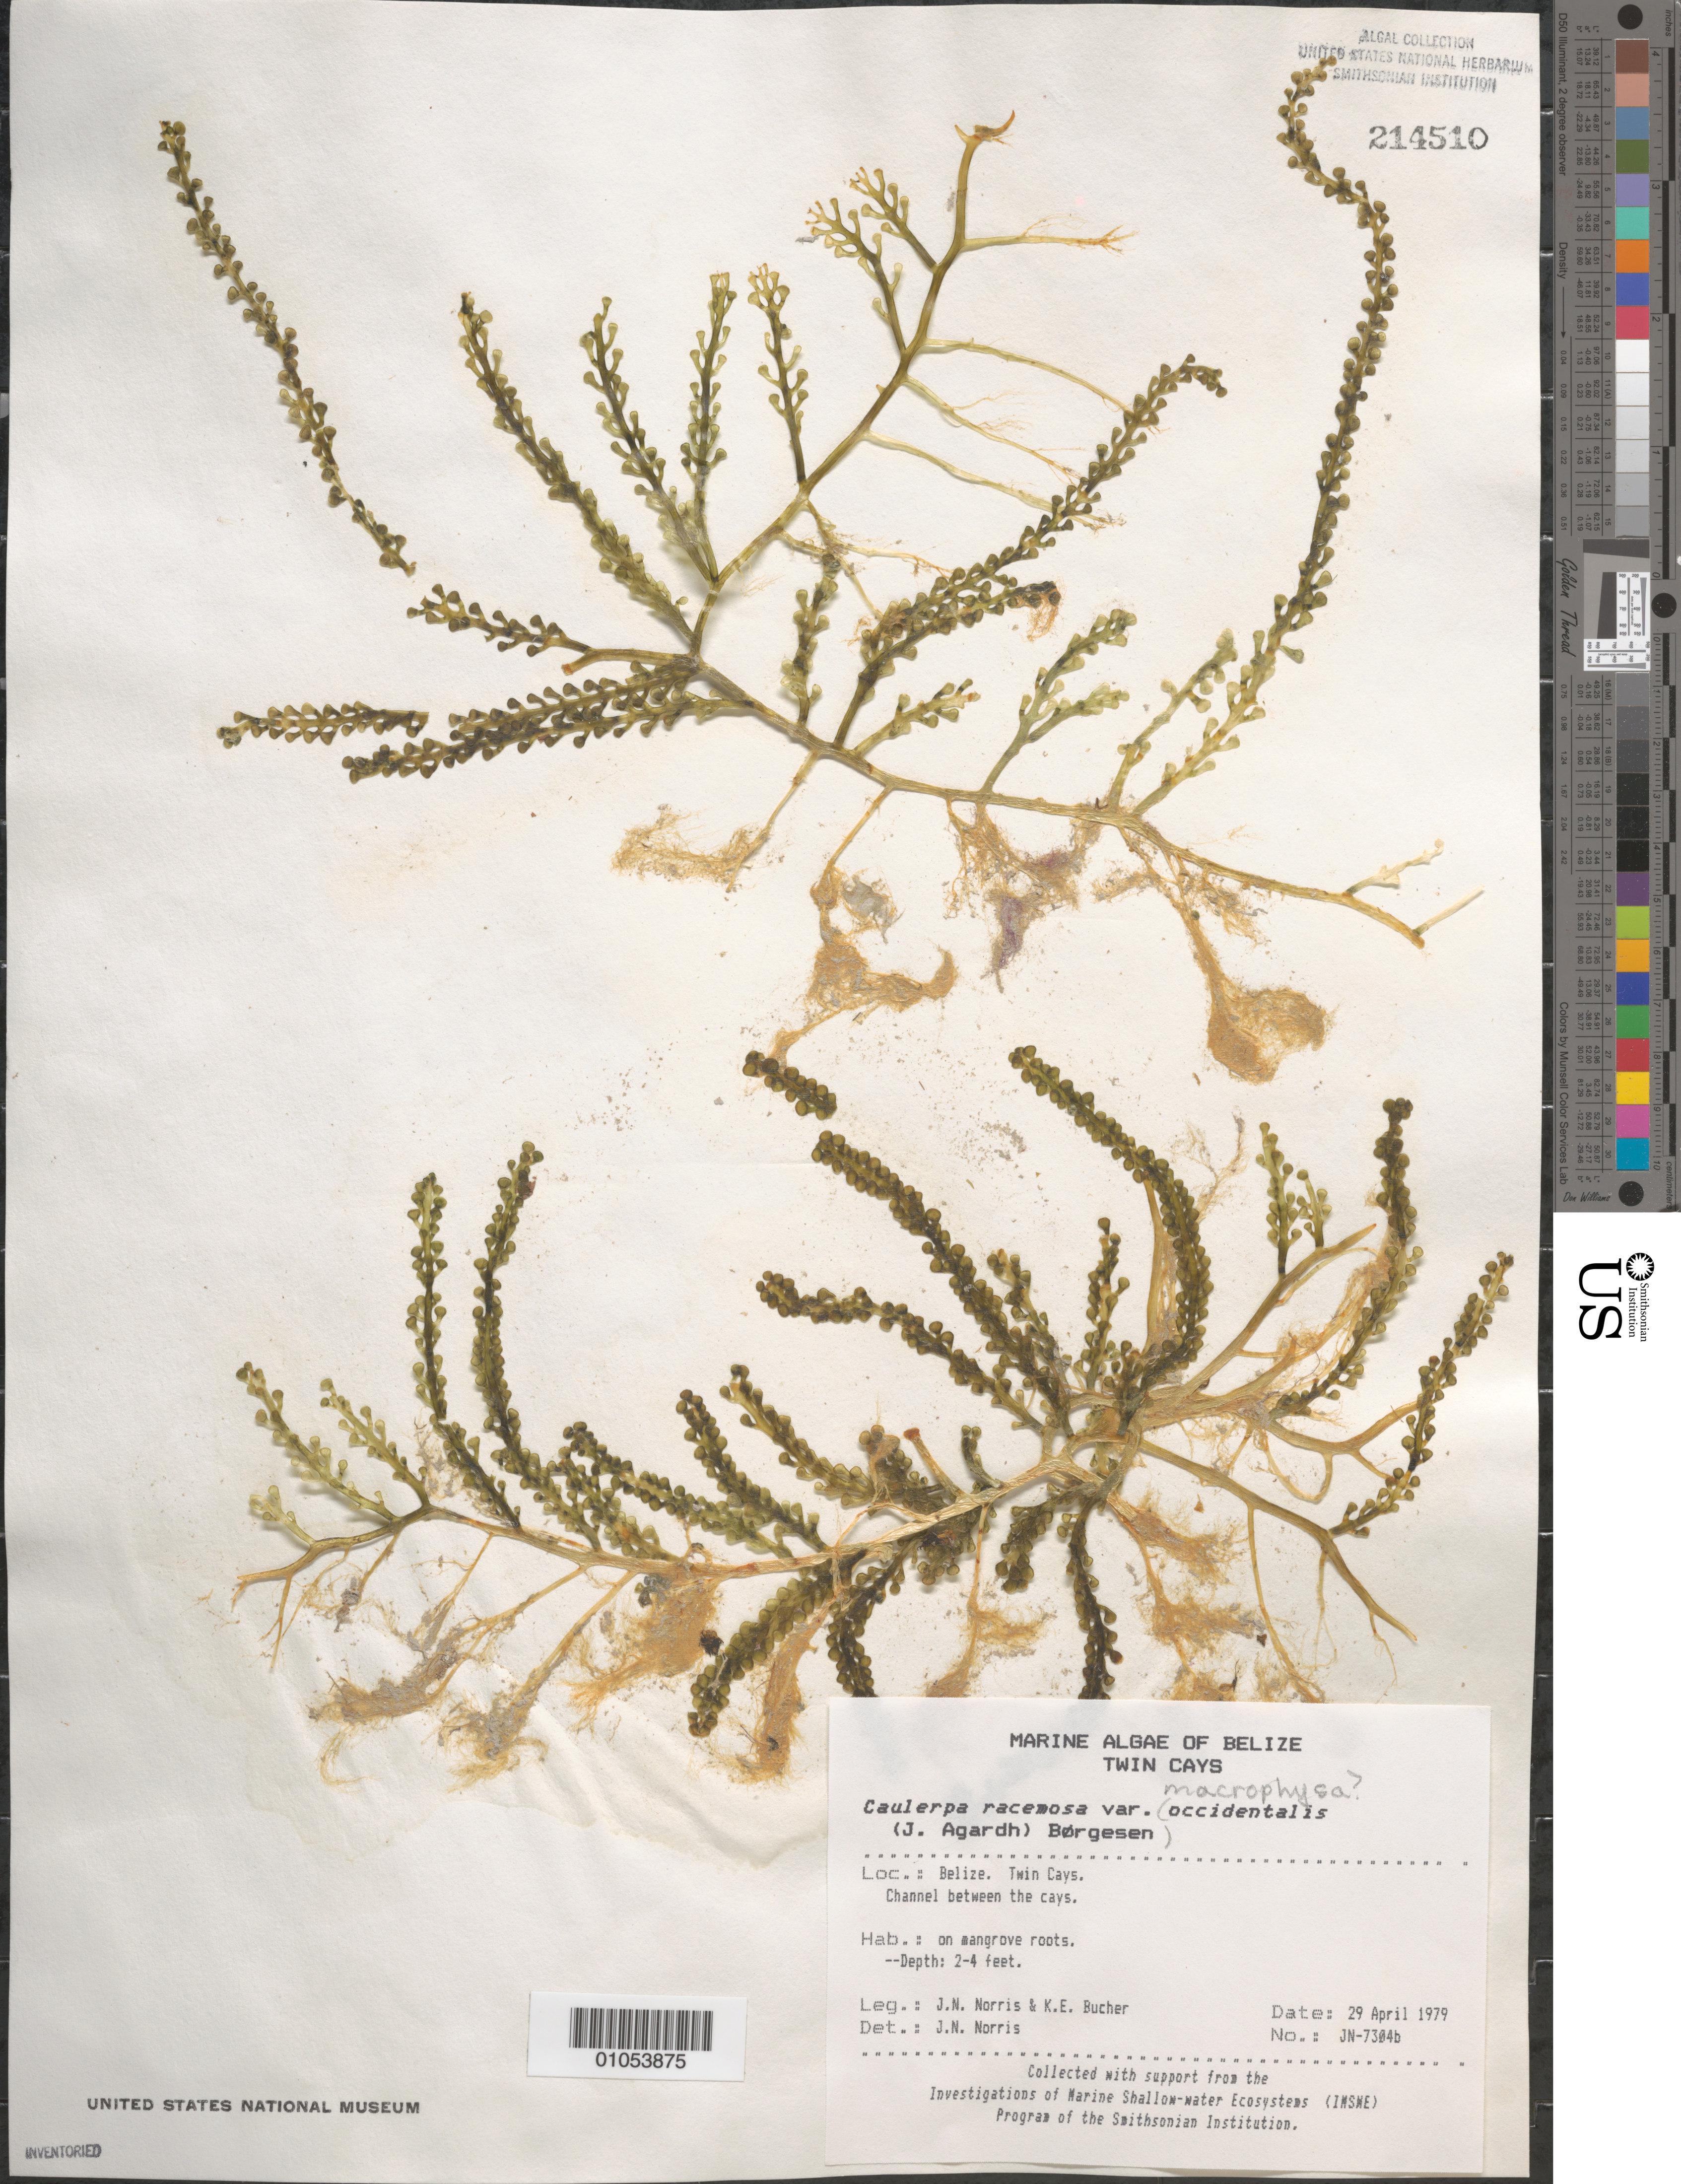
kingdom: Plantae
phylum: Chlorophyta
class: Ulvophyceae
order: Bryopsidales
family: Caulerpaceae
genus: Caulerpa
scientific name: Caulerpa racemosa var. macrophysa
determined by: Norris, James N.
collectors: J. N. Norris & K. E. Bucher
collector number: JN-7304b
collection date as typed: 29 Apr 1979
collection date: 1979-04-29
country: Belize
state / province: Stann Creek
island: Twin Cays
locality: Channel between Twin Cays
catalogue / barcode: US 214510